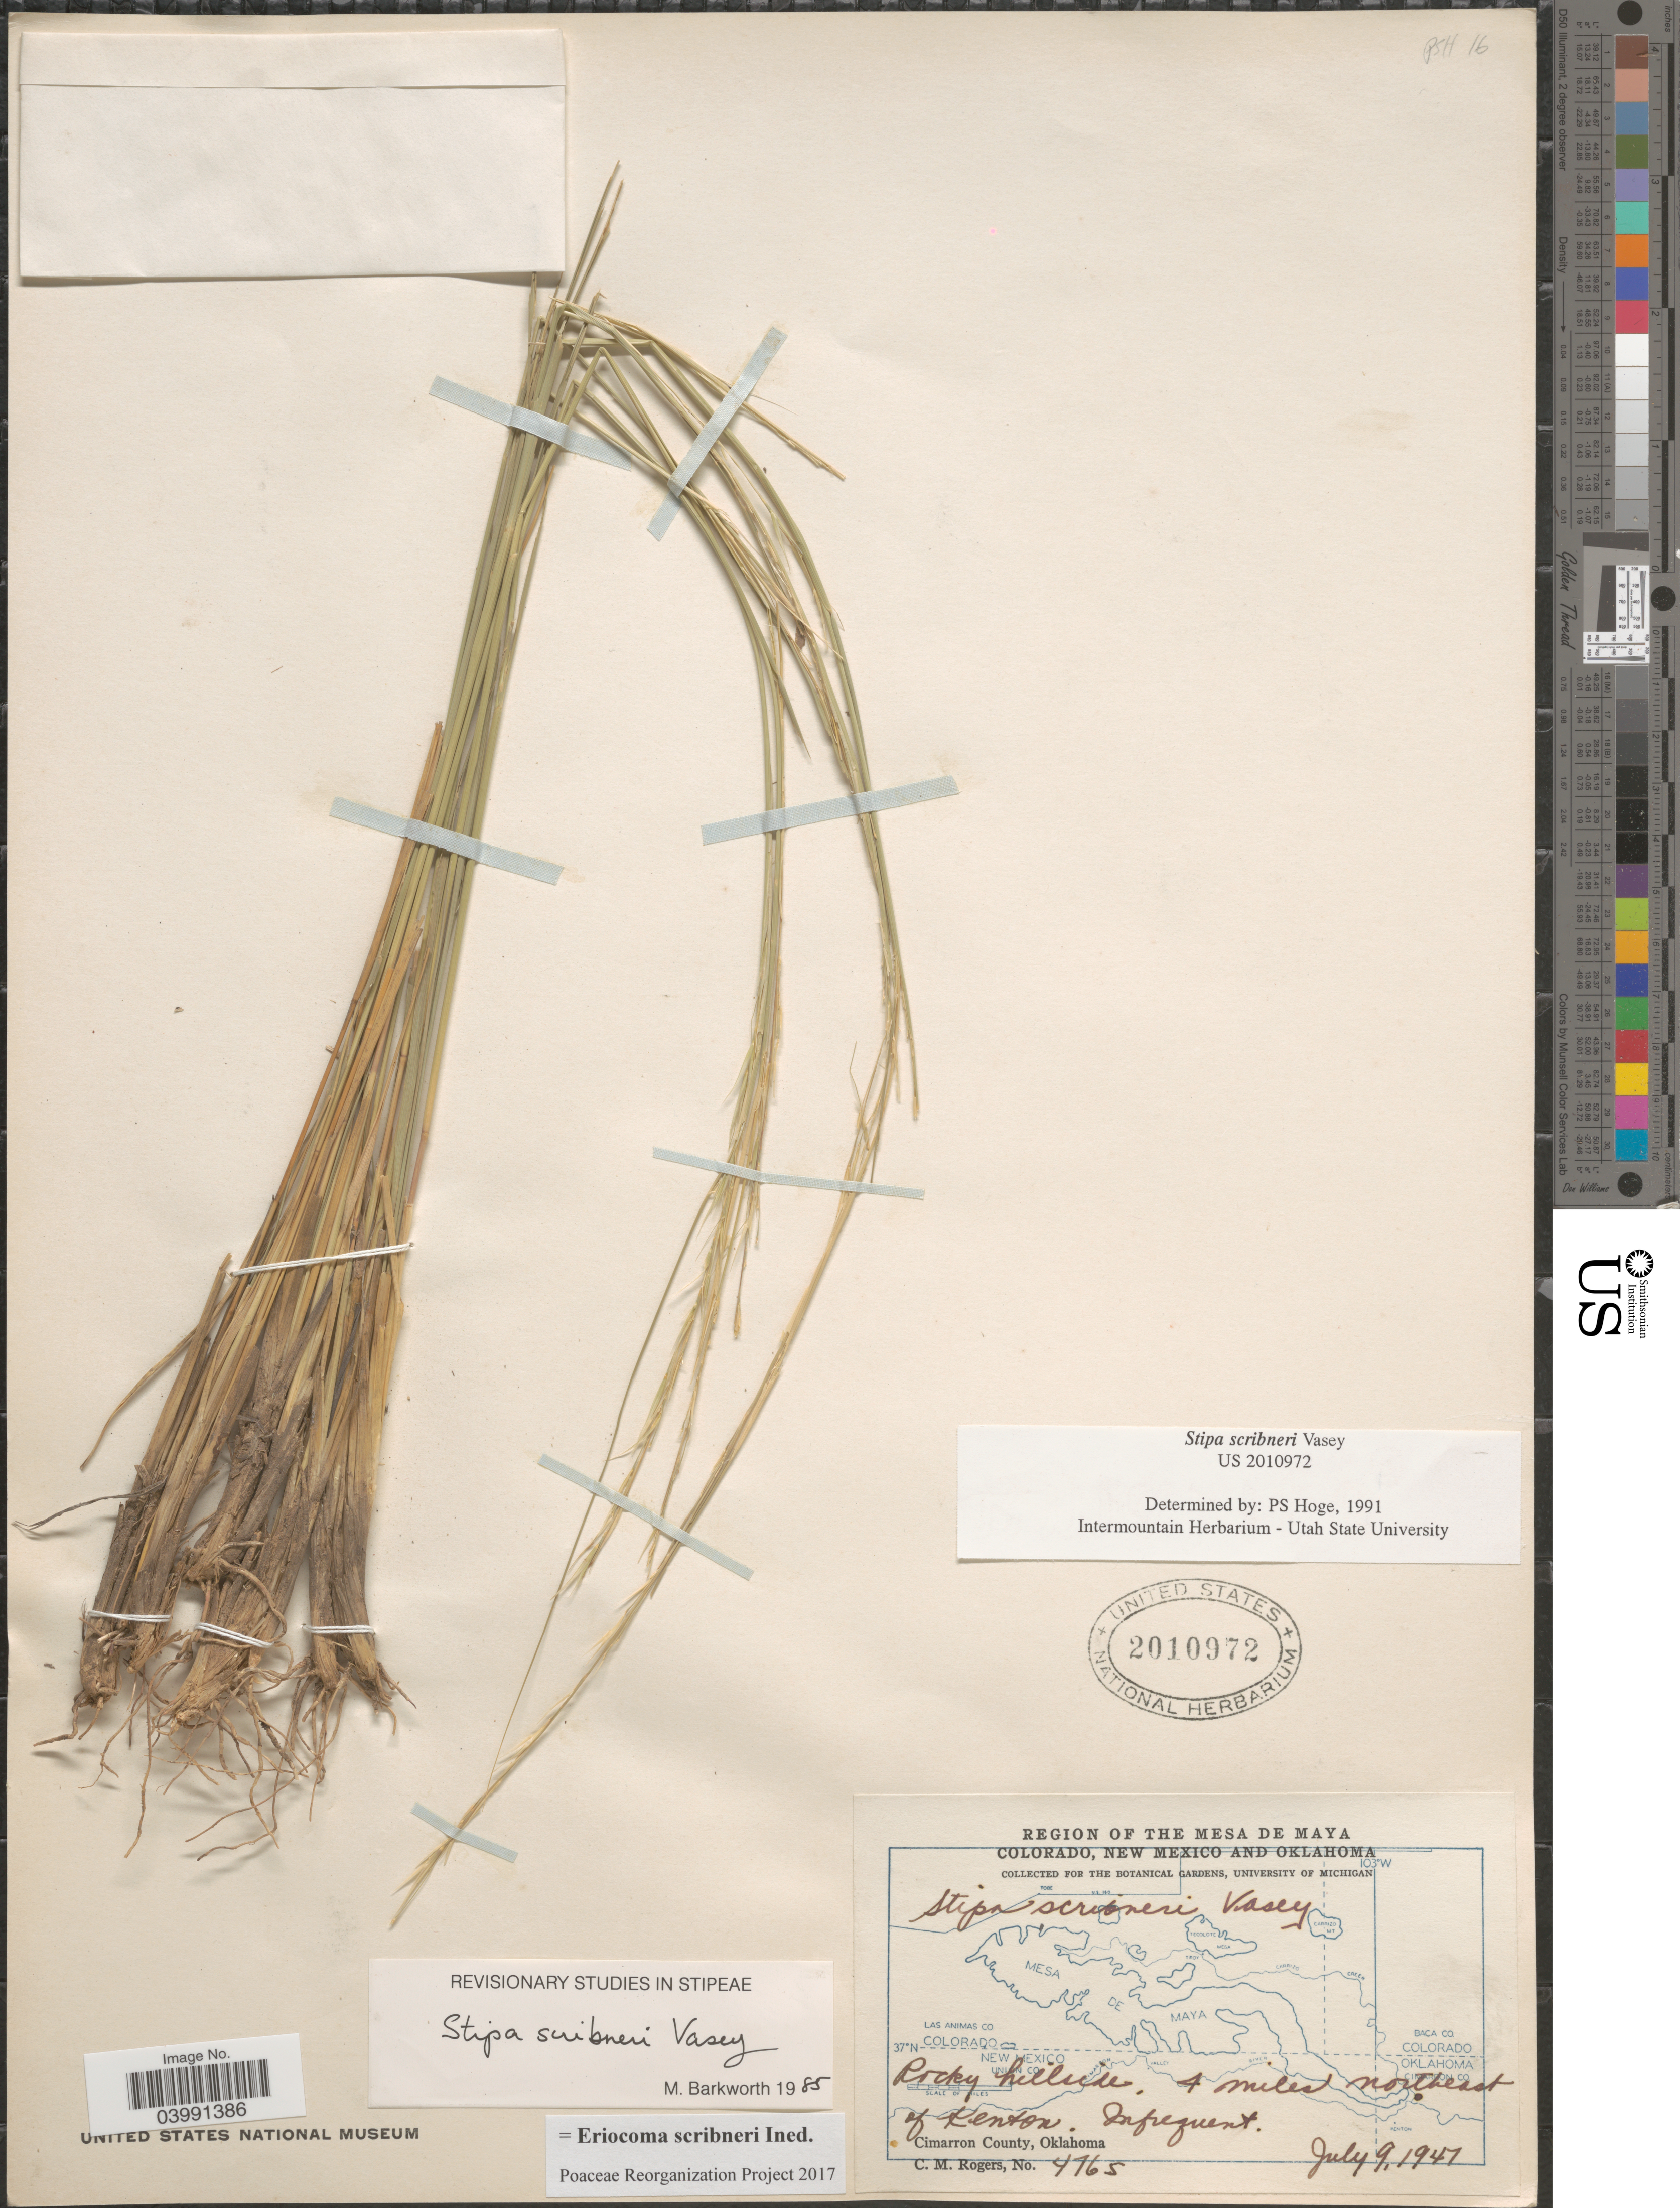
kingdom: Plantae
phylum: Tracheophyta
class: Liliopsida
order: Poales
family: Poaceae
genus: Eriocoma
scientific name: Eriocoma scribneri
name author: (Vasey) Romasch.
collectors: C. M. Rogers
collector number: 4765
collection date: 1947-07-09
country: United States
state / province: Oklahoma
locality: The Mesa de Maya. 4 miles northeast of Kenton. Cimarron County.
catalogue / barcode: US 2010972